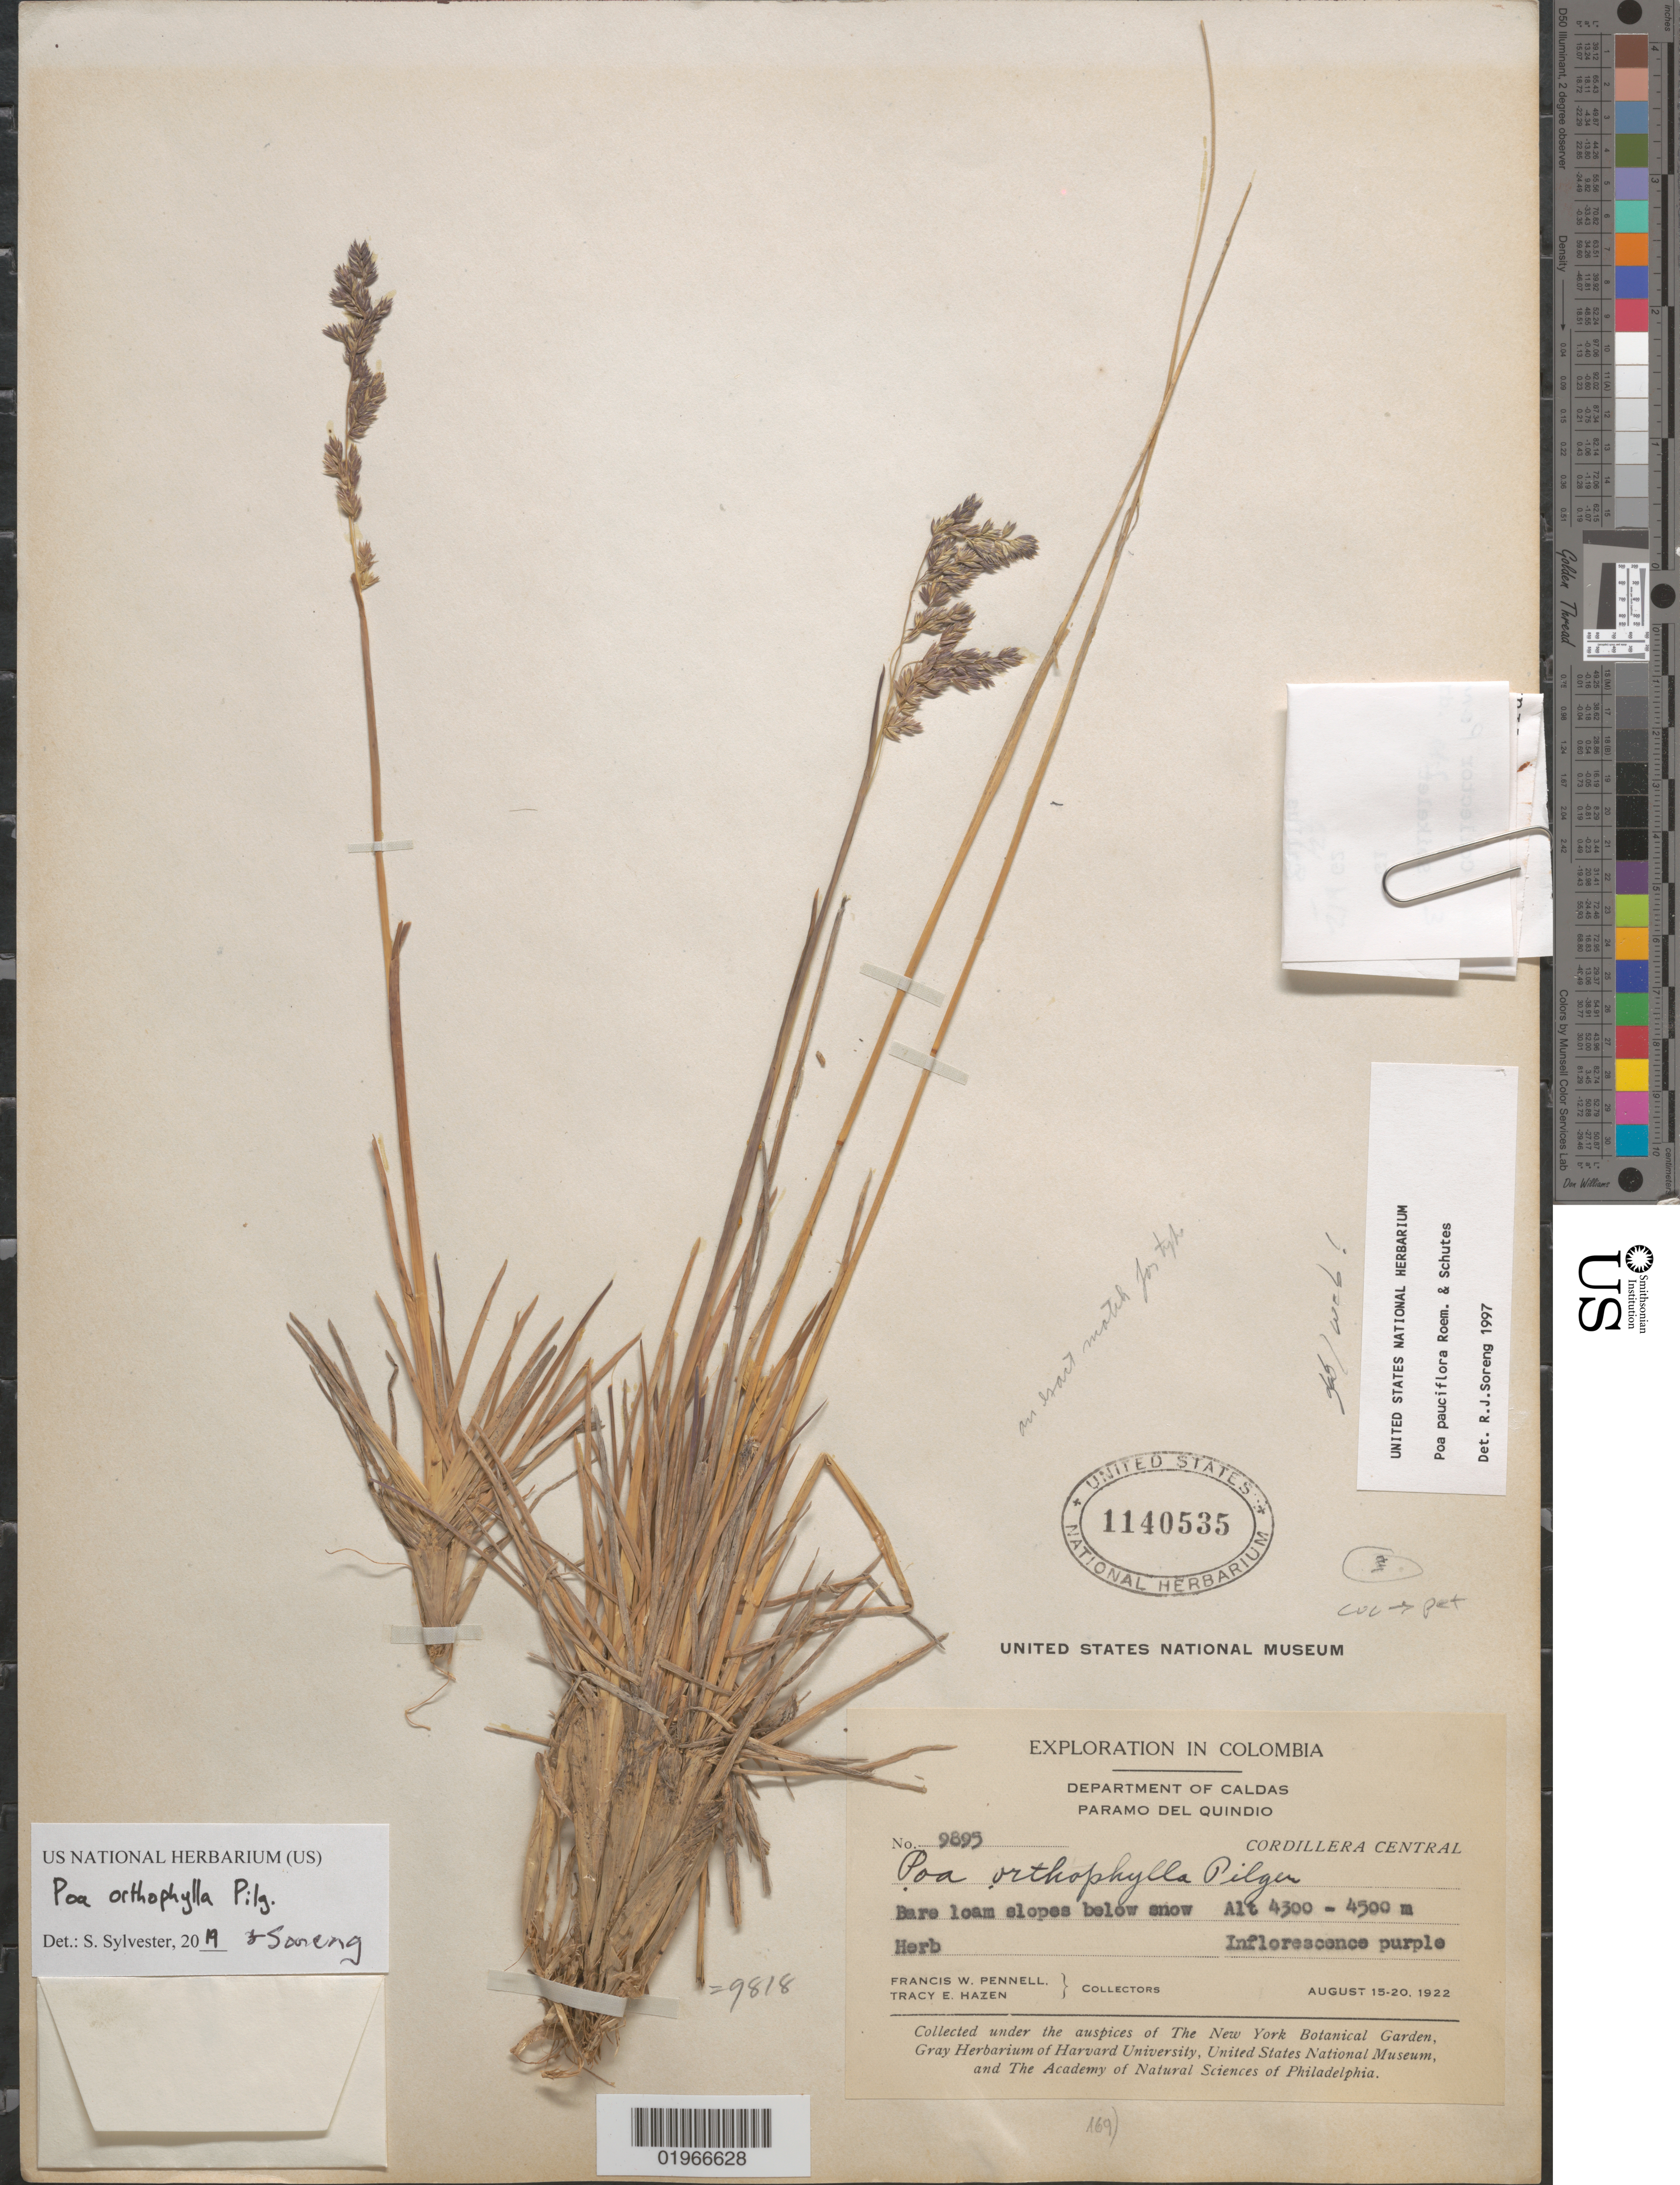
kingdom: Plantae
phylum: Tracheophyta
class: Liliopsida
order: Poales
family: Poaceae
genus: Poa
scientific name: Poa orthophylla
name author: Pilg.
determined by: Sylvester, Steven P.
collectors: F. W. Pennell & T. E. Hazen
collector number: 9895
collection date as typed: August 15-20, 1922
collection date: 1922-08-15/1922-08-20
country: Colombia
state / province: Caldas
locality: Paramo del Quindio. Cordillera Central.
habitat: Bare loam slopes below snow.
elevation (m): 4300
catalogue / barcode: US 1140535